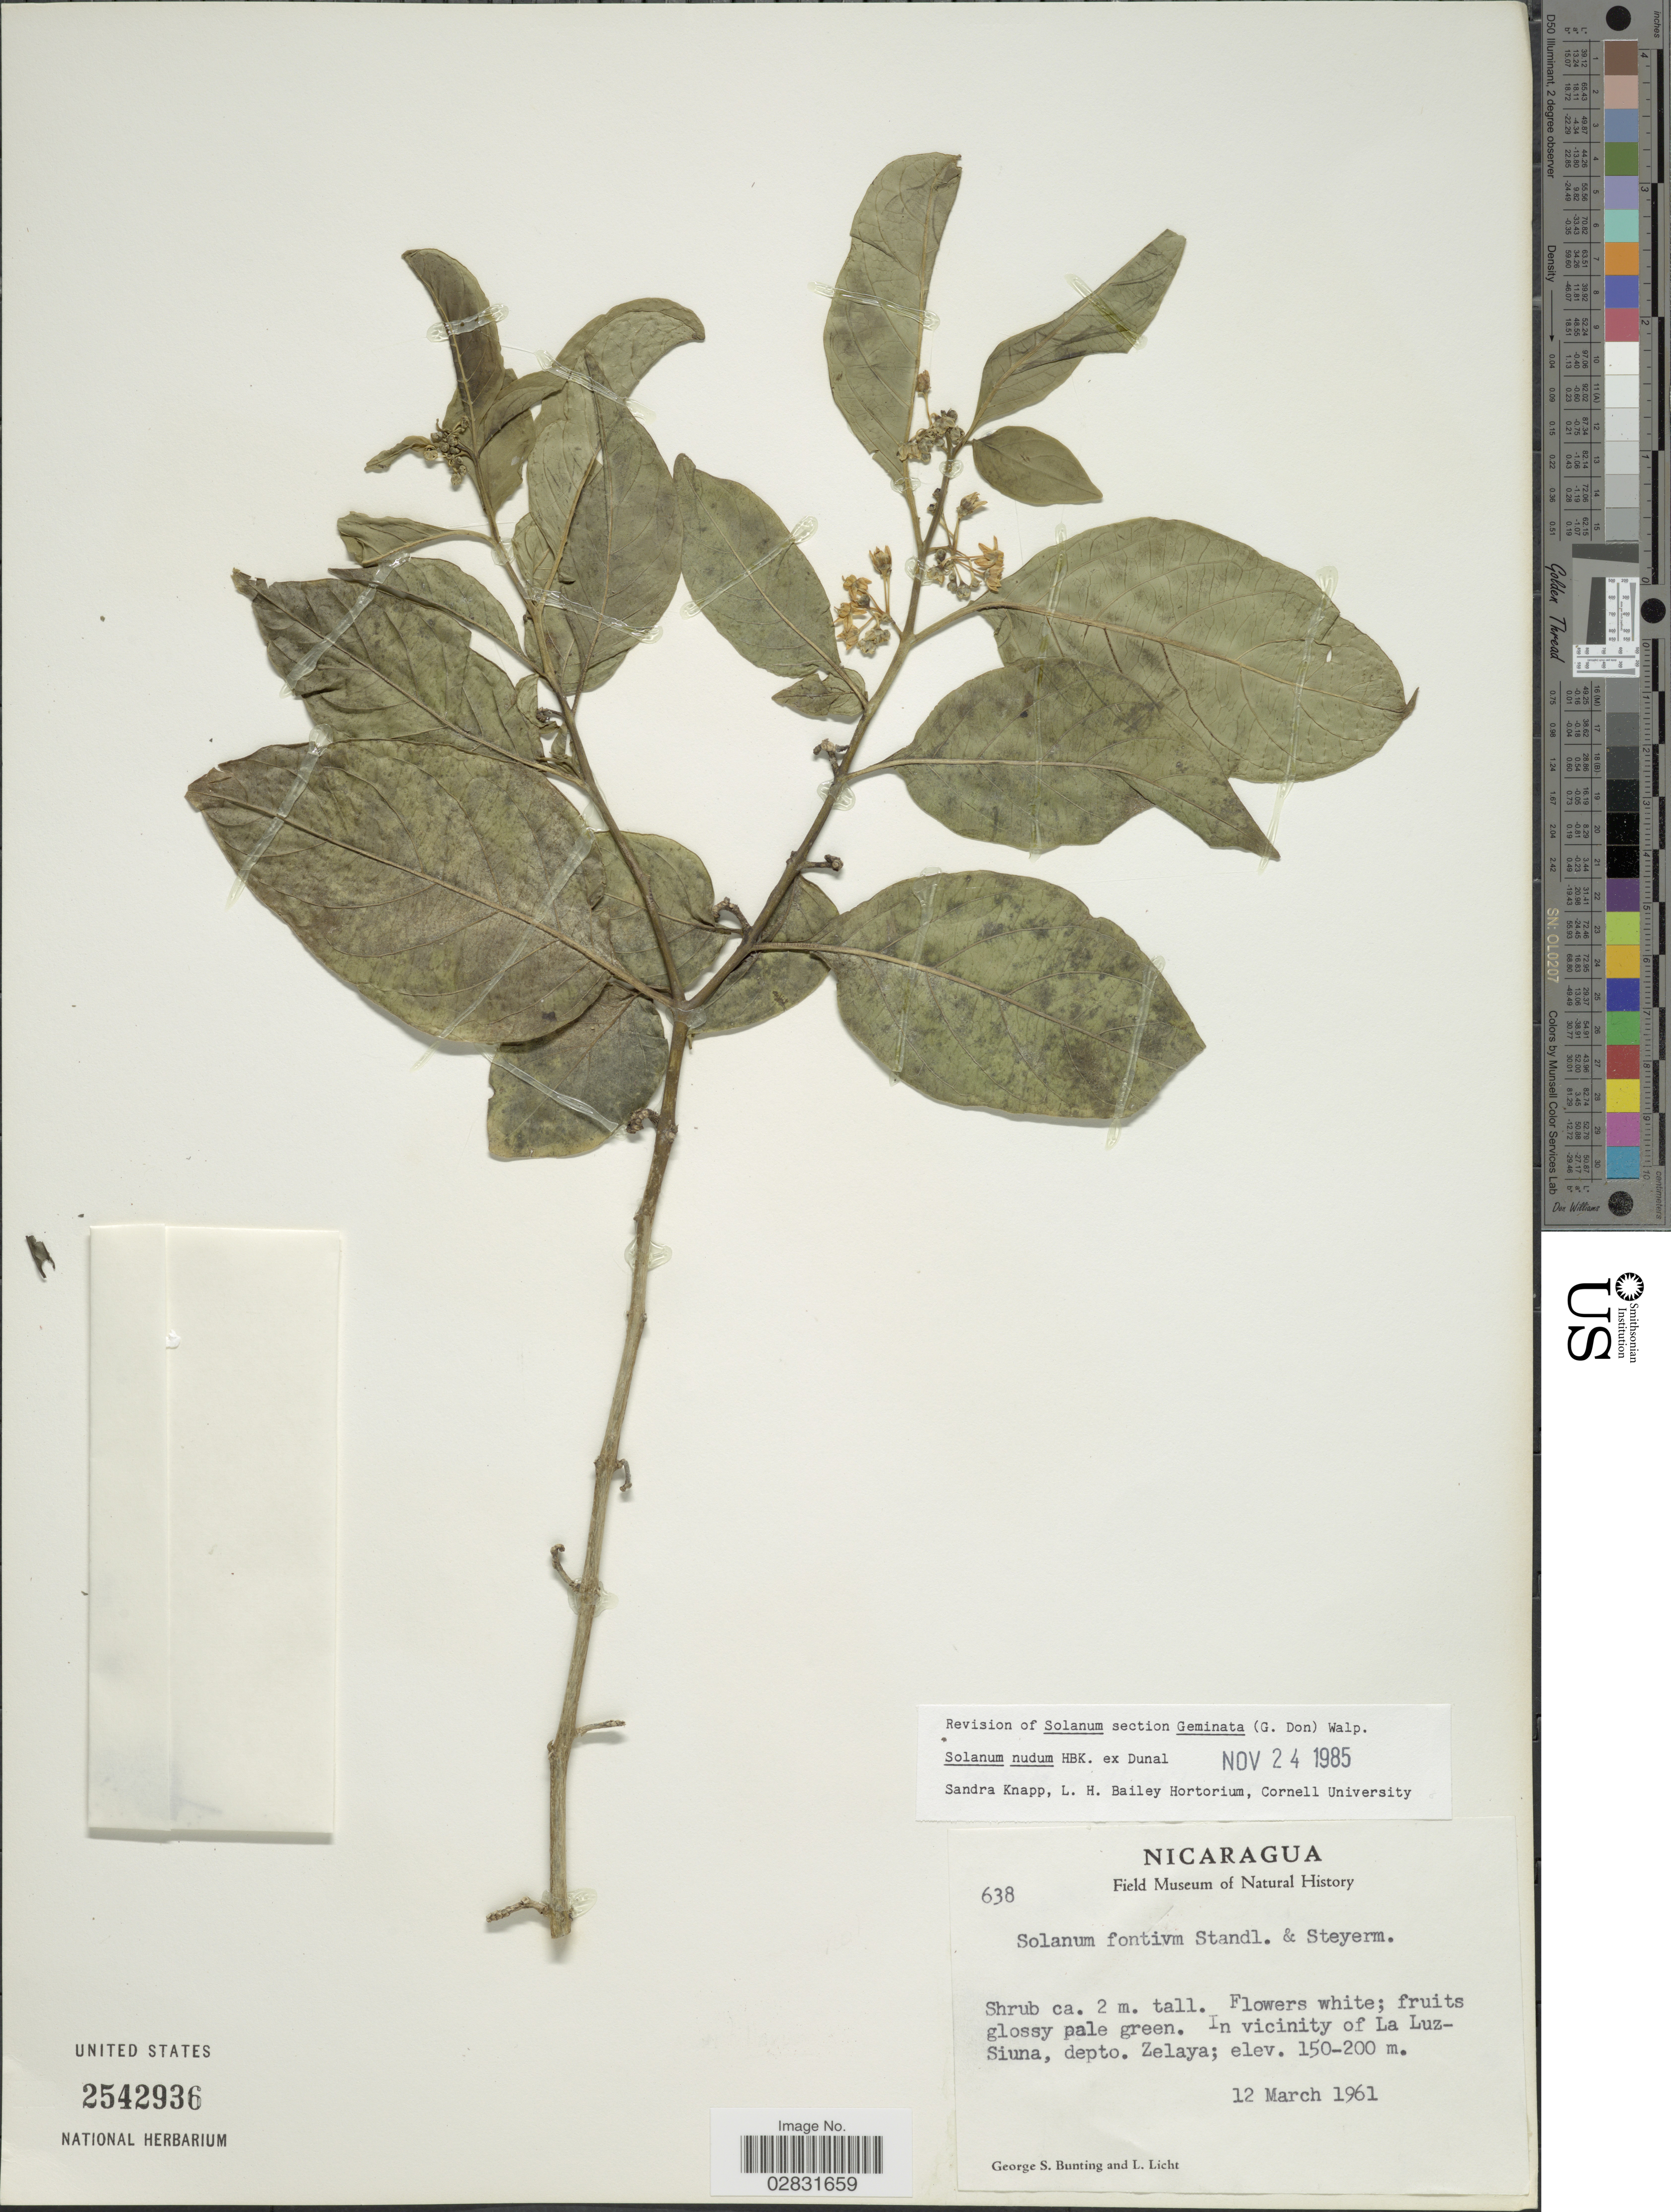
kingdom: Plantae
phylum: Tracheophyta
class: Magnoliopsida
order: Solanales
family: Solanaceae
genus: Solanum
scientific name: Solanum nudum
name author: Humb. & Bonpl. ex Dunal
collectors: G. S. Bunting & L. Licht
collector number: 638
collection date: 1961-03-12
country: Nicaragua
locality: In vicinity of La Luz-Siuna, depto. Zelaya.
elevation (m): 150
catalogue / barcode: US 2542936